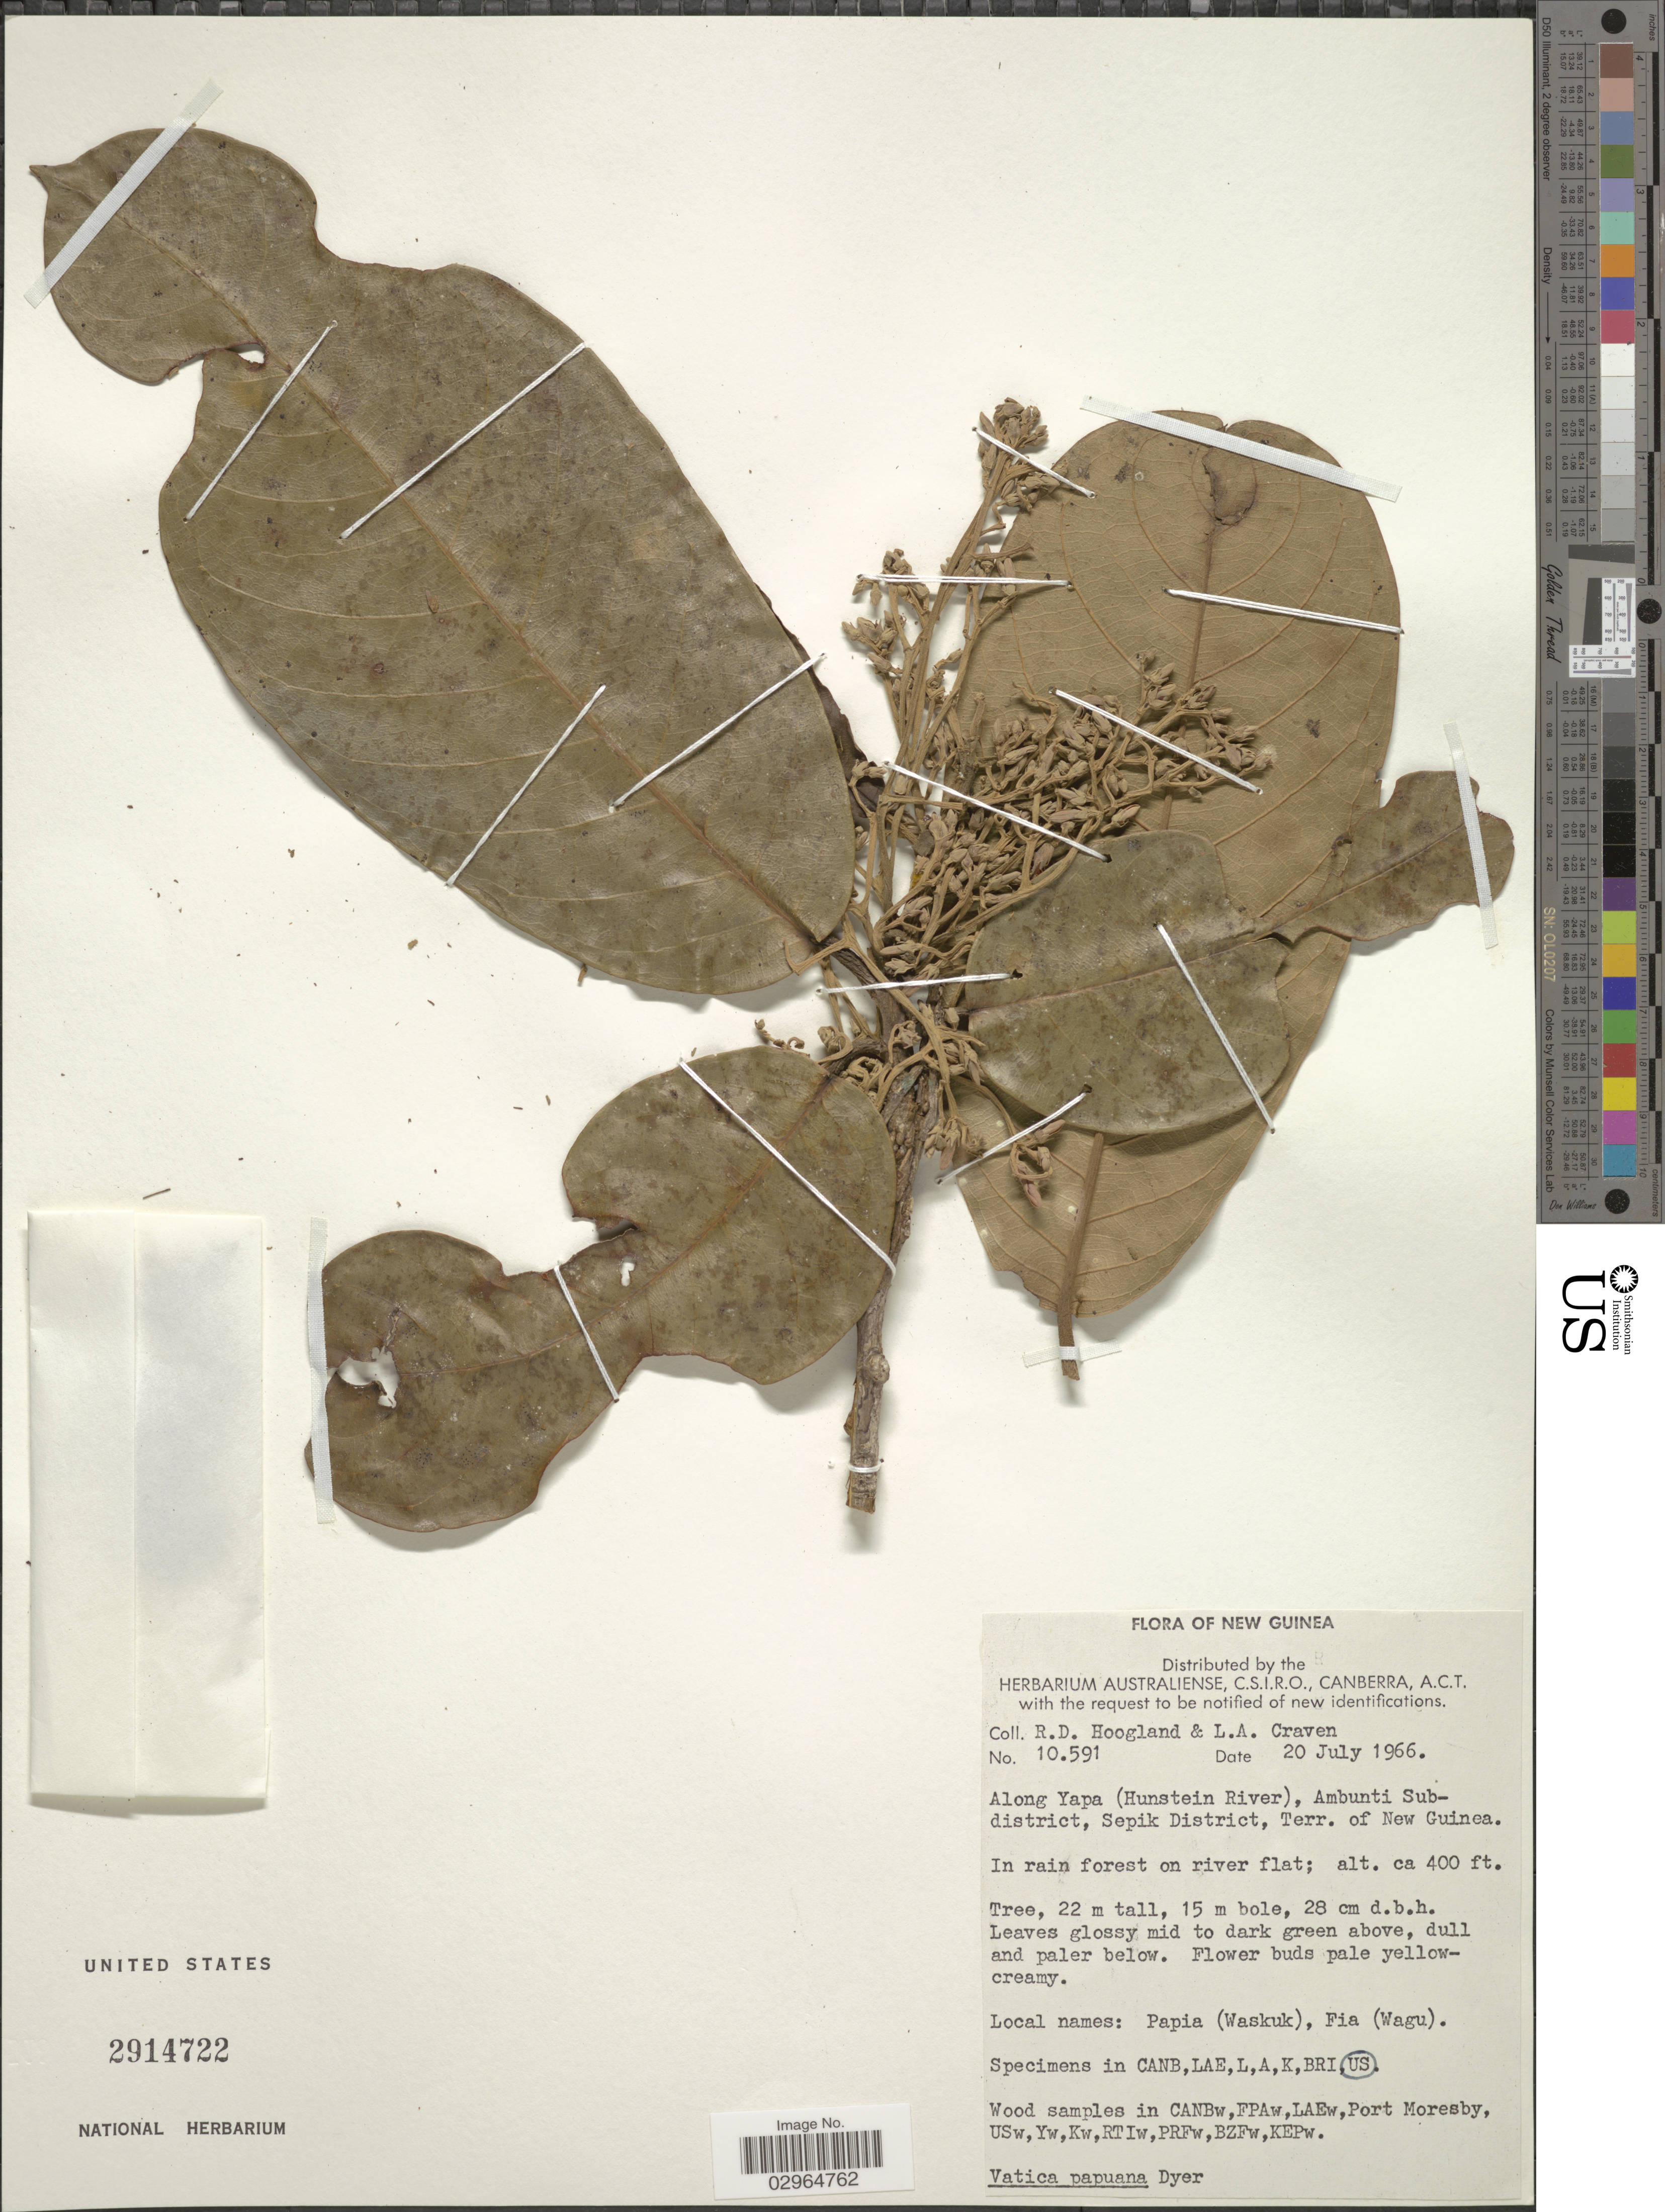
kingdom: Plantae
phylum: Tracheophyta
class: Magnoliopsida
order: Malvales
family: Dipterocarpaceae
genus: Vatica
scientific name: Vatica papuana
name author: Dyer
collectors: R. D. Hoogland & L. A. Craven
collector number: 10591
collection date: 1966-07-20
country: Papua New Guinea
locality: Along Yapa (Hunstein River), Ambunti Subdistrict, Sepik District, Terr. of New Guinea.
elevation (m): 122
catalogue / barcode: US 2914722